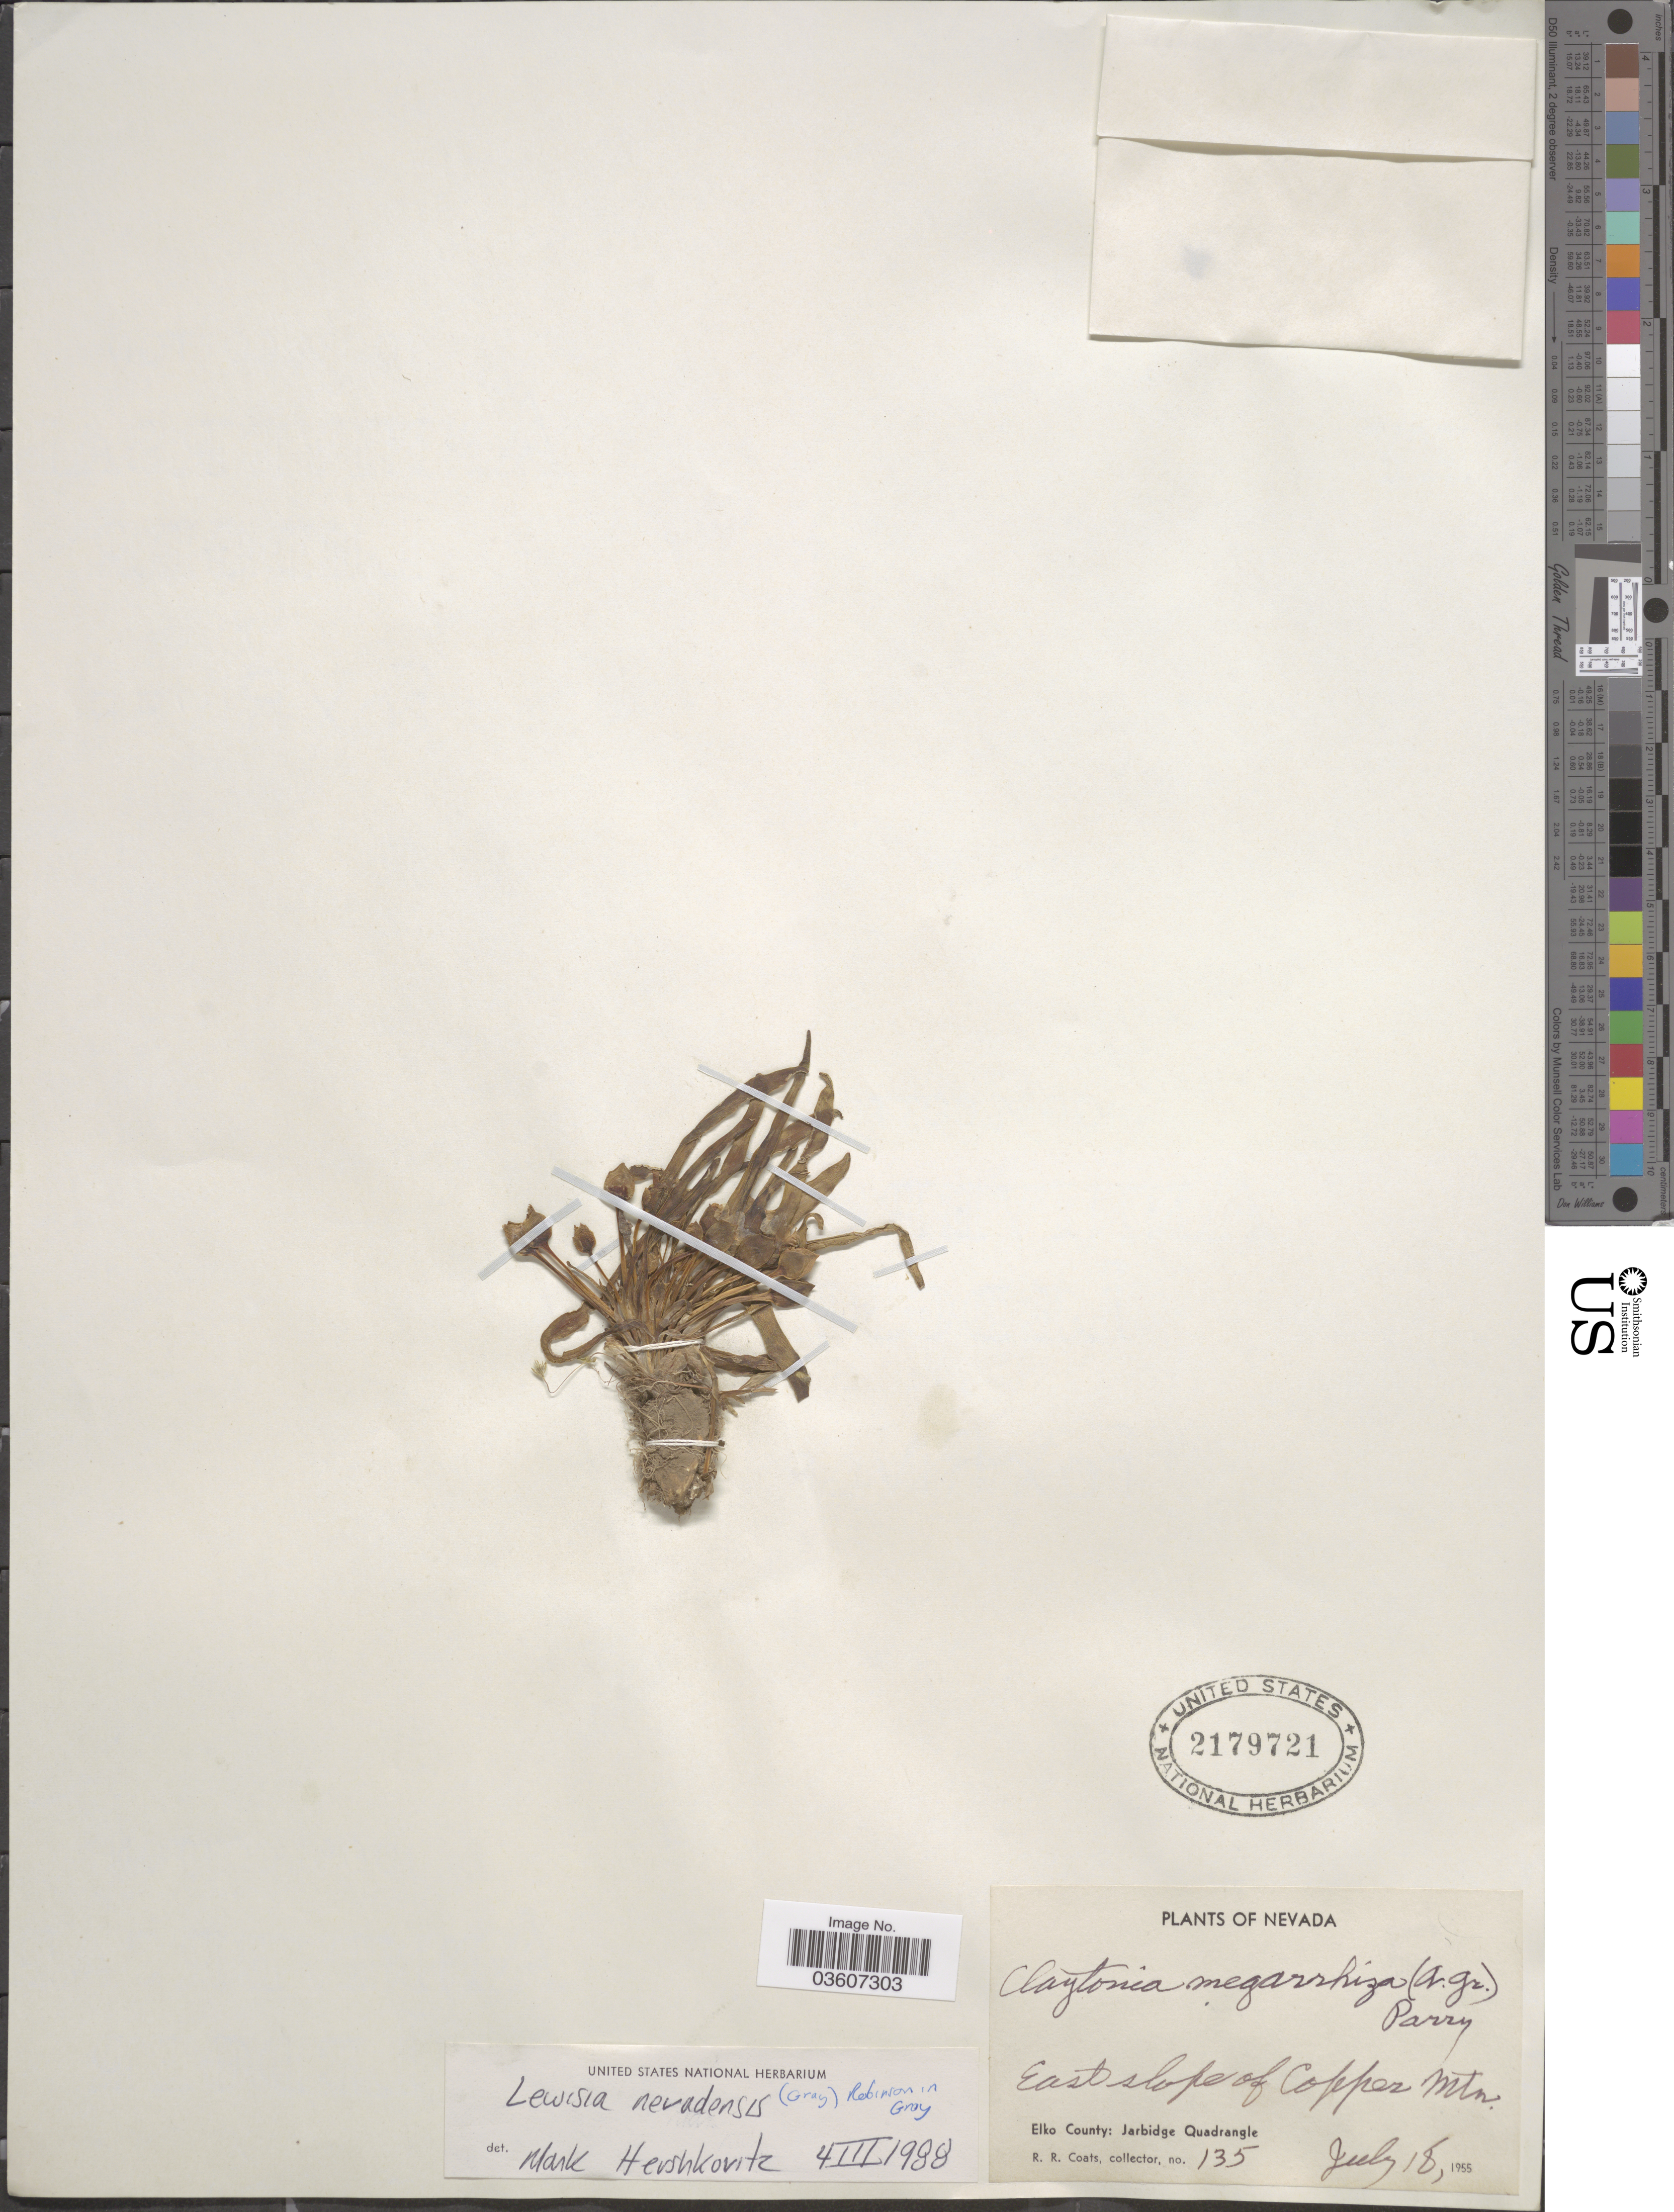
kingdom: Plantae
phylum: Tracheophyta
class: Magnoliopsida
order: Caryophyllales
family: Montiaceae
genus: Lewisia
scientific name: Lewisia nevadensis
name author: (A. Gray) B.L. Rob.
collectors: R. Coats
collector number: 135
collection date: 1955-07-18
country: United States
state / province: Nevada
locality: East slope of Copper Mtn. Elko County: Jarbridge Quadrangle.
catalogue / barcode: US 2179721